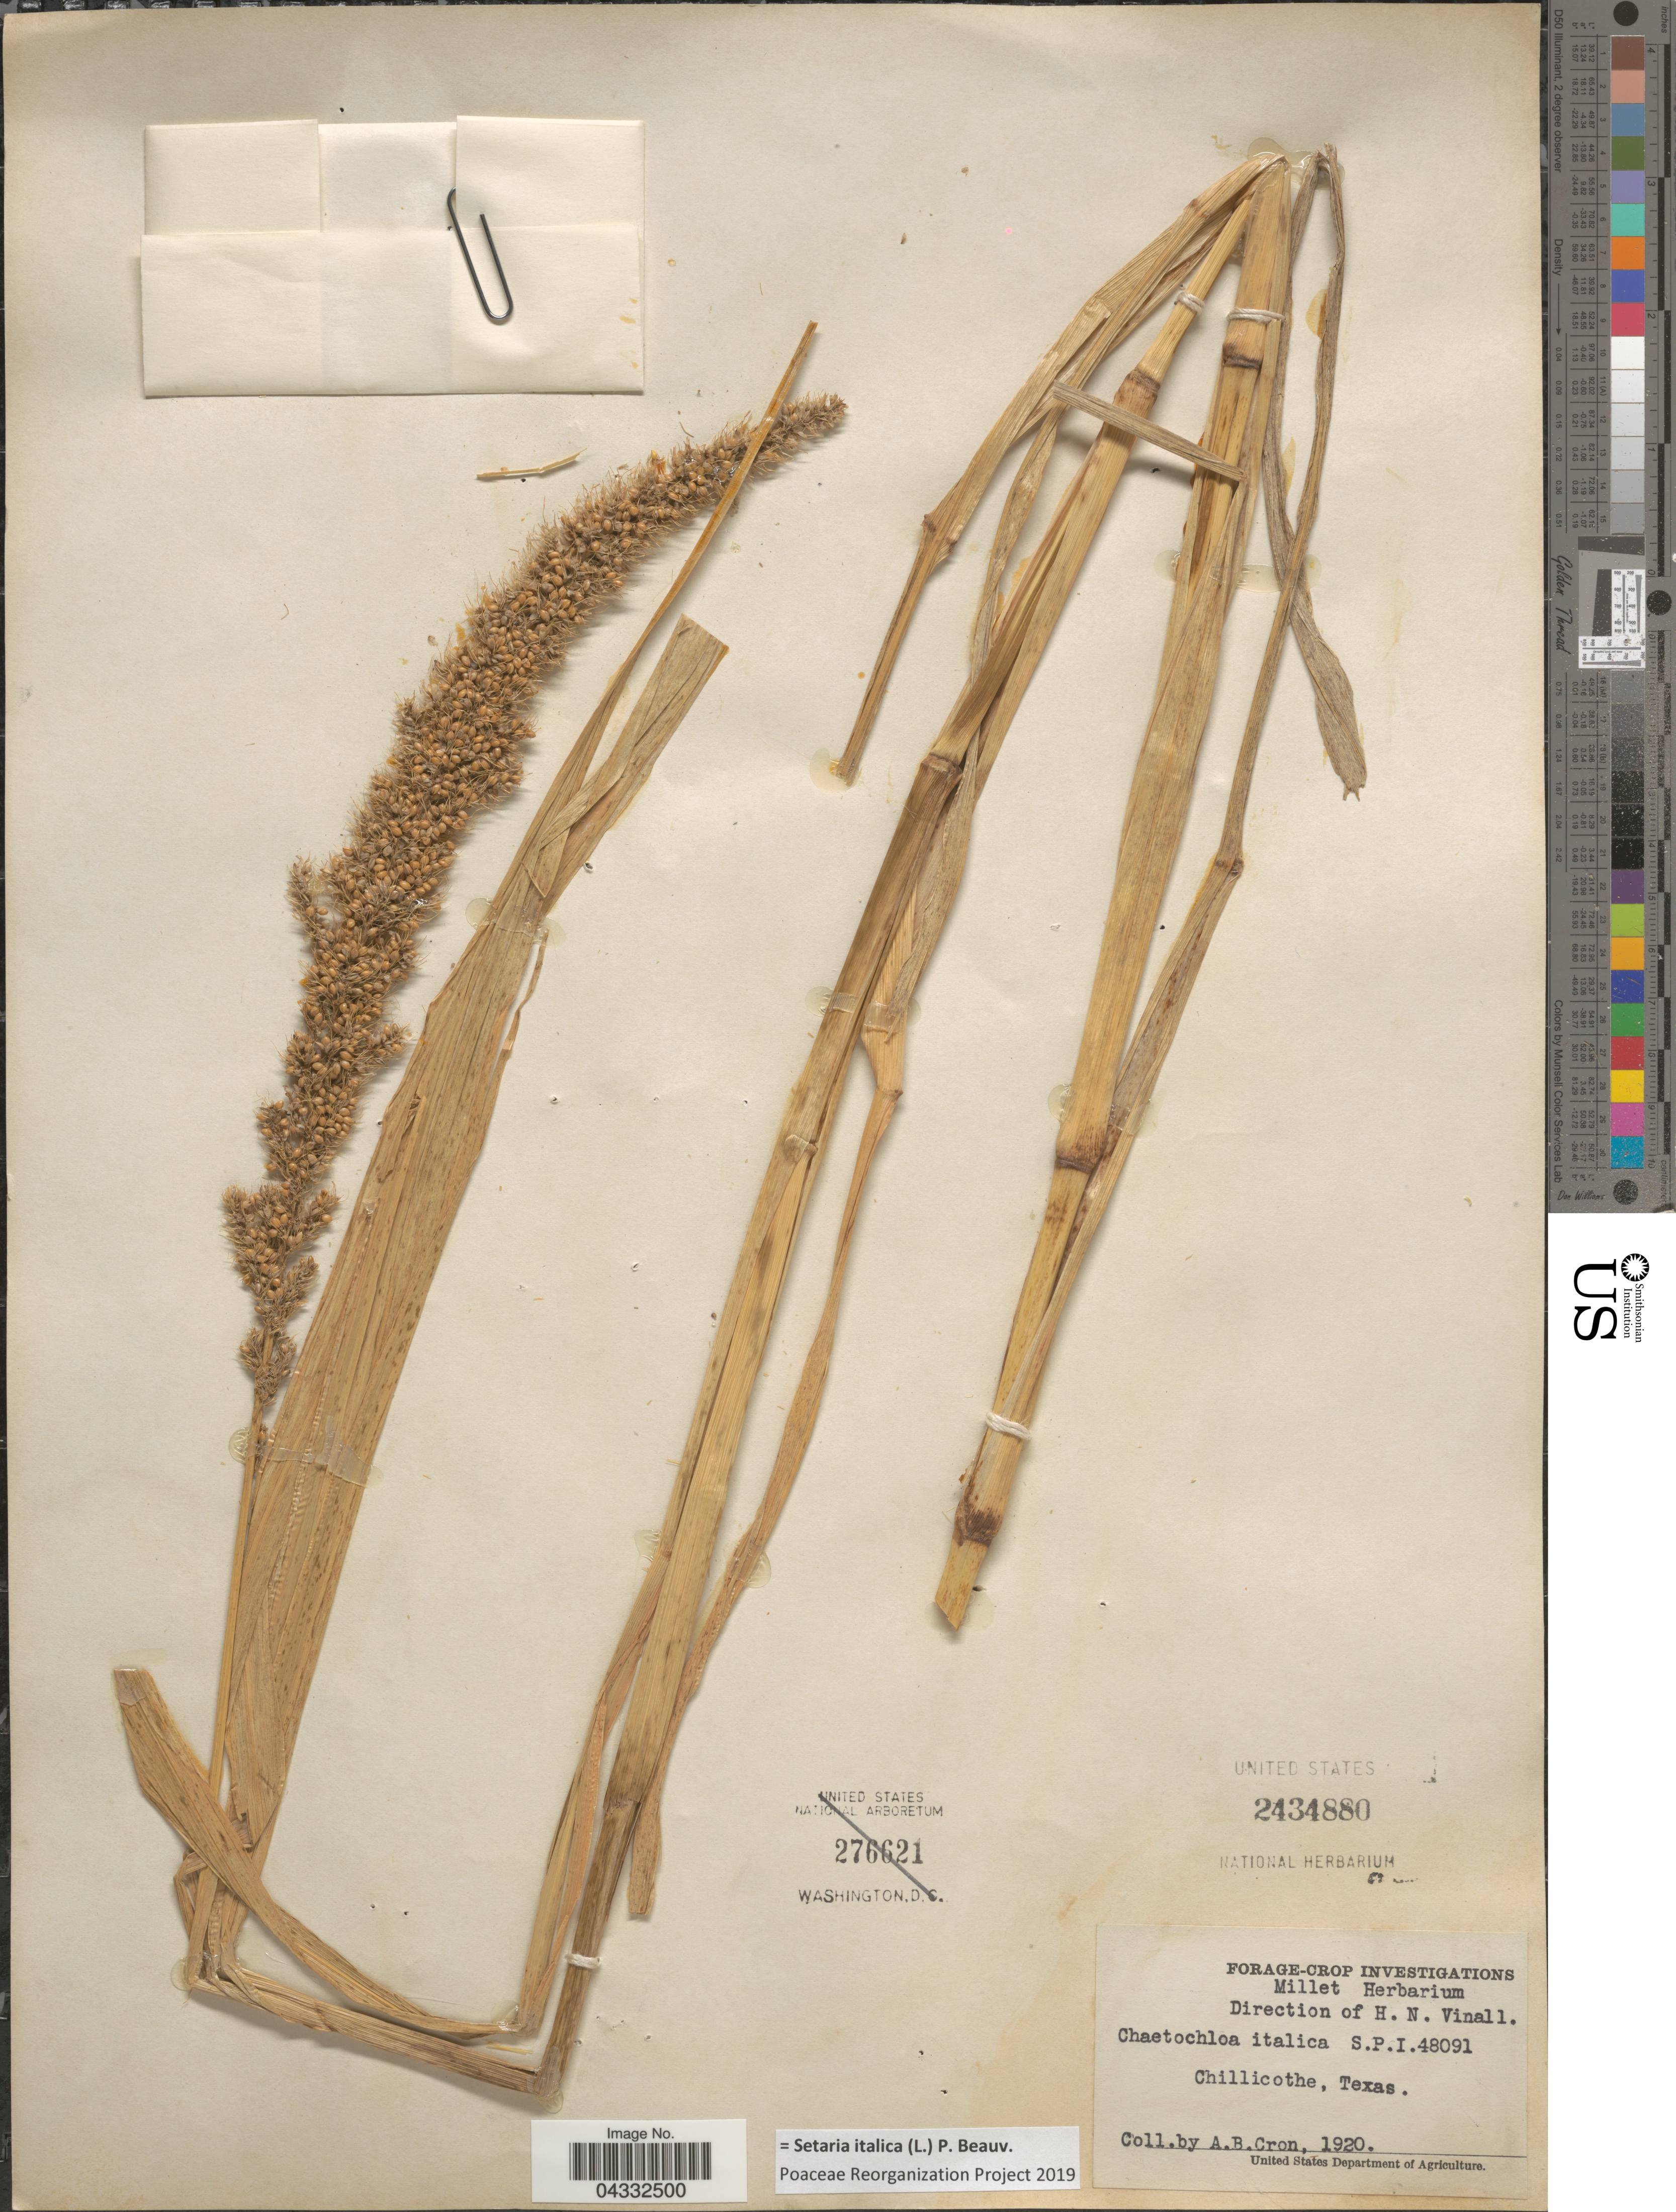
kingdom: Plantae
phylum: Tracheophyta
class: Liliopsida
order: Poales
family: Poaceae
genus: Setaria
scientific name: Setaria italica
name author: (L.) P. Beauv.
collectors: A. Cron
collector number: S.P.I.48091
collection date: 1920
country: United States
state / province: Texas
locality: Chillicothe.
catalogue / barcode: US 2434880